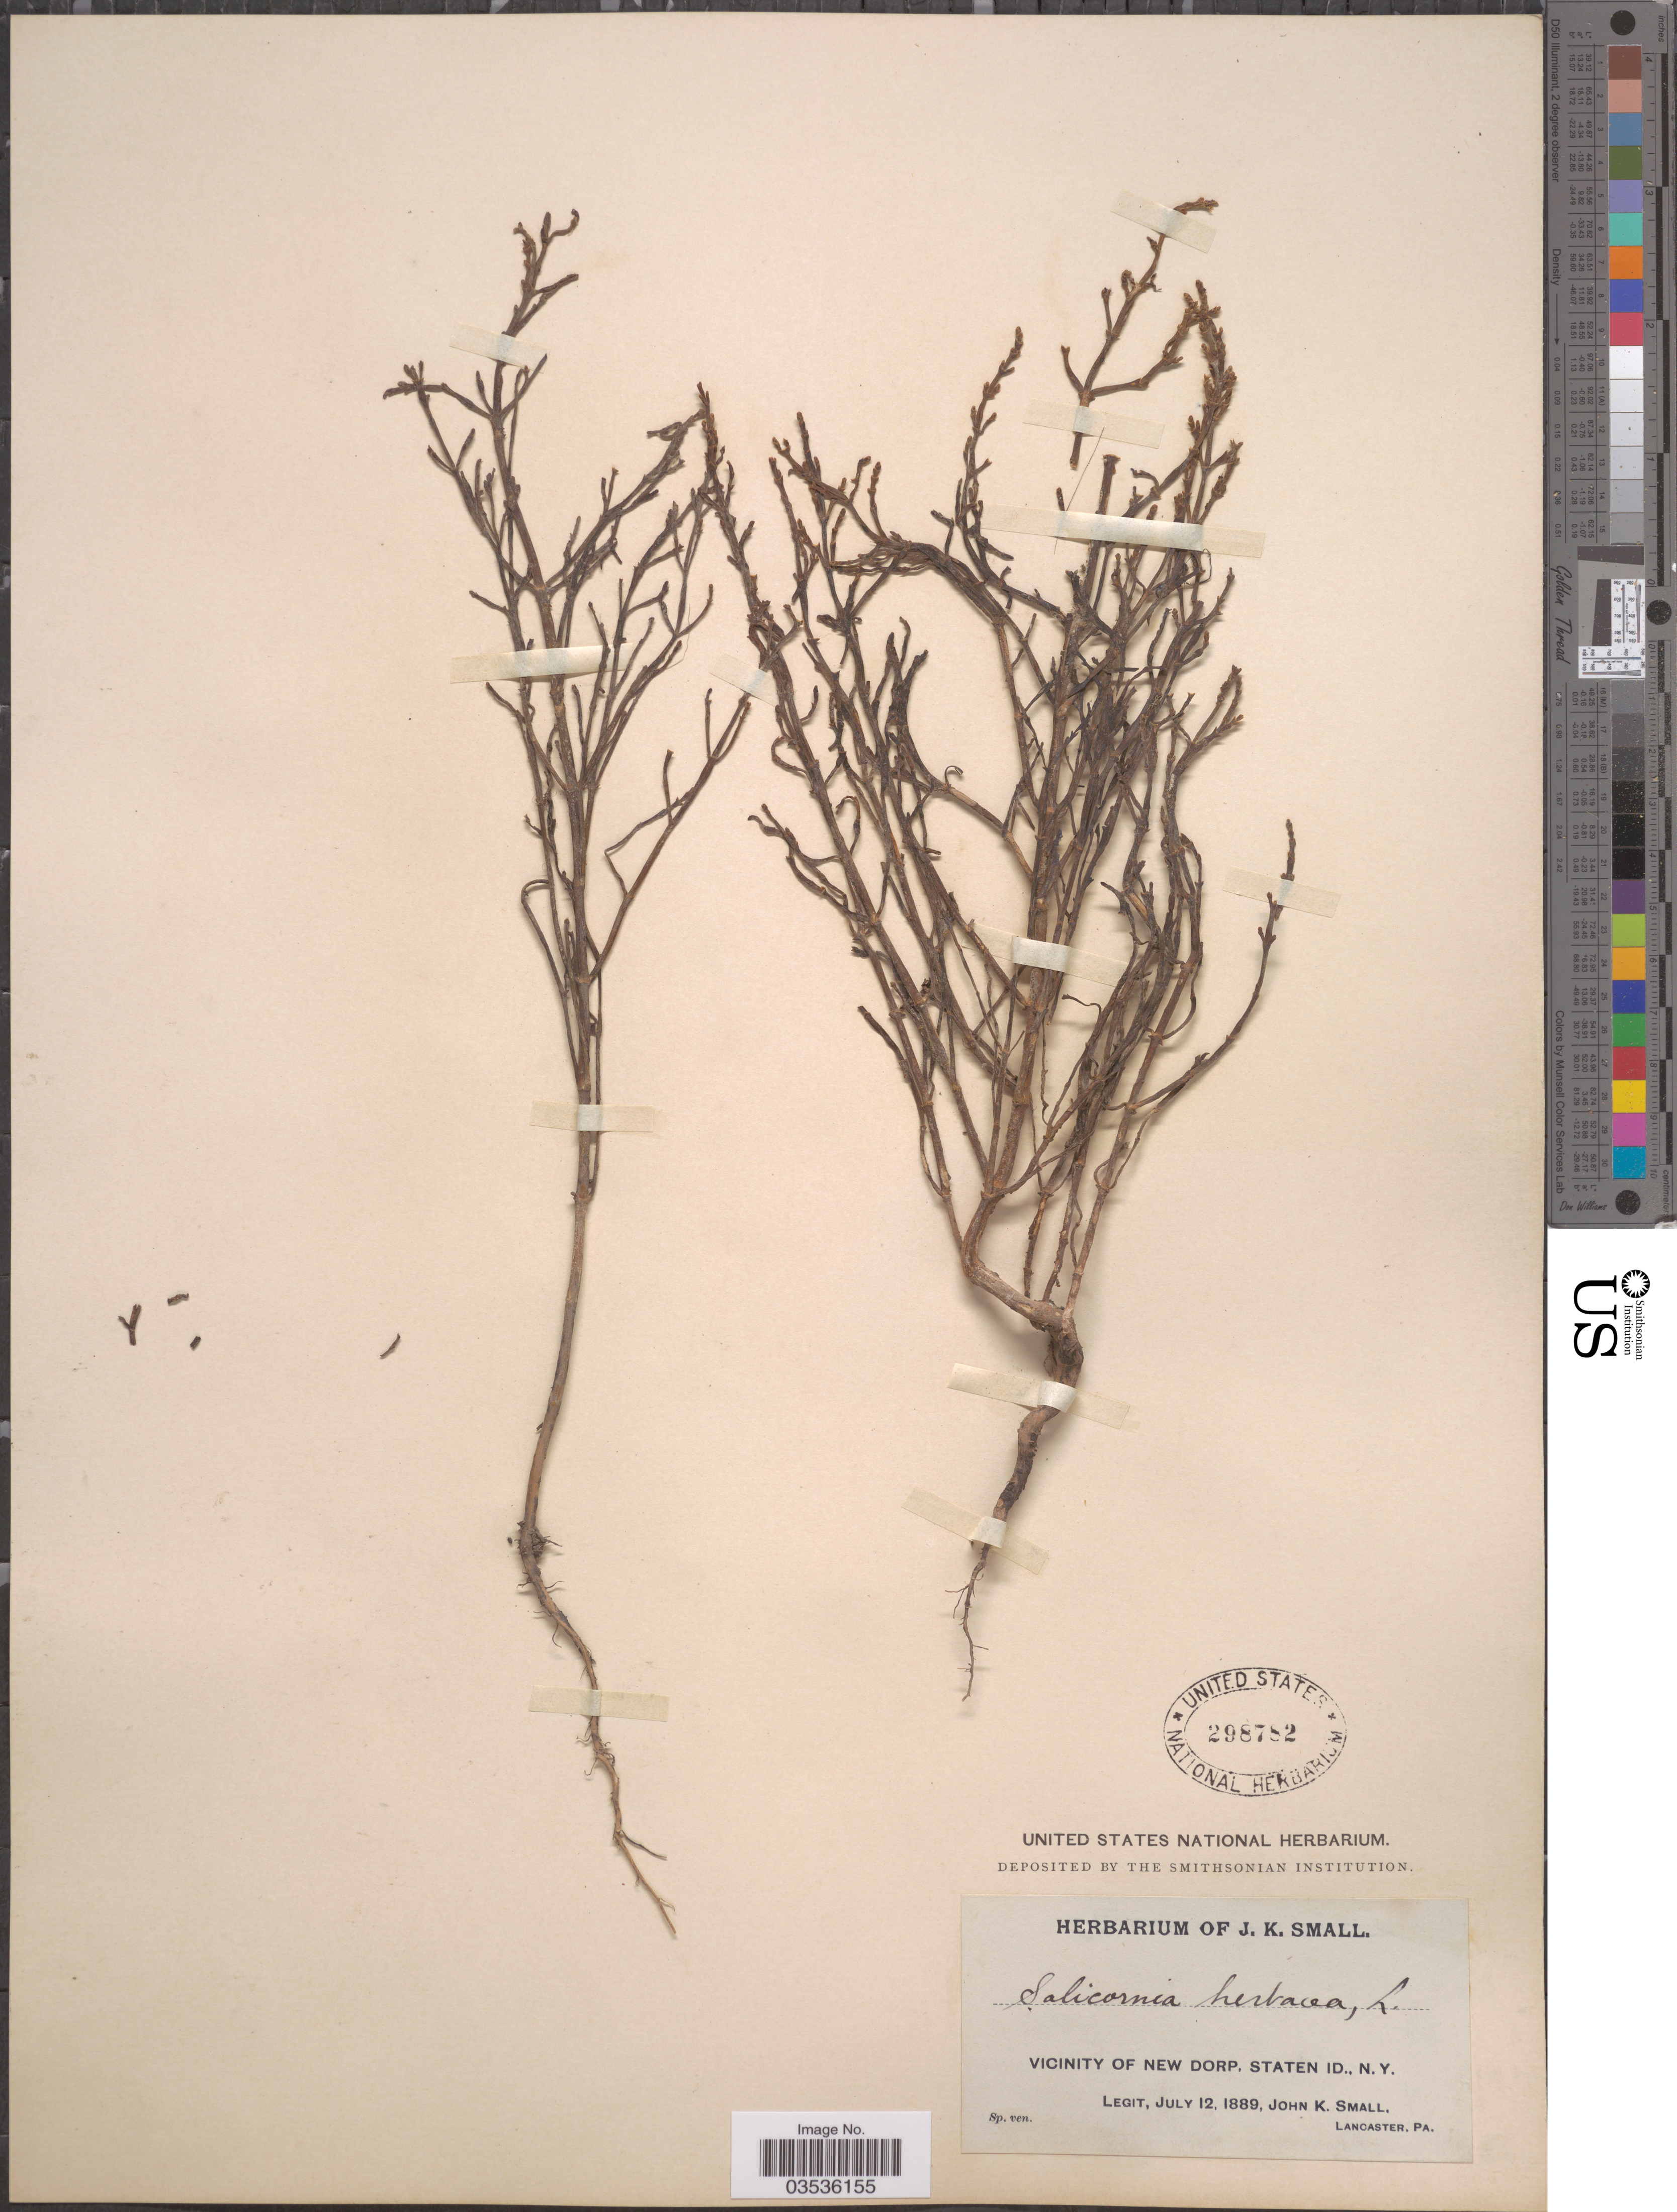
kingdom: Plantae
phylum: Tracheophyta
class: Magnoliopsida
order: Caryophyllales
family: Amaranthaceae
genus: Salicornia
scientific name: Salicornia europaea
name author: L.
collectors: J. K. Small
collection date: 1889-07-12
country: United States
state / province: New York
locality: Vicinity of New Dorp, Staten ID.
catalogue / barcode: US 298782